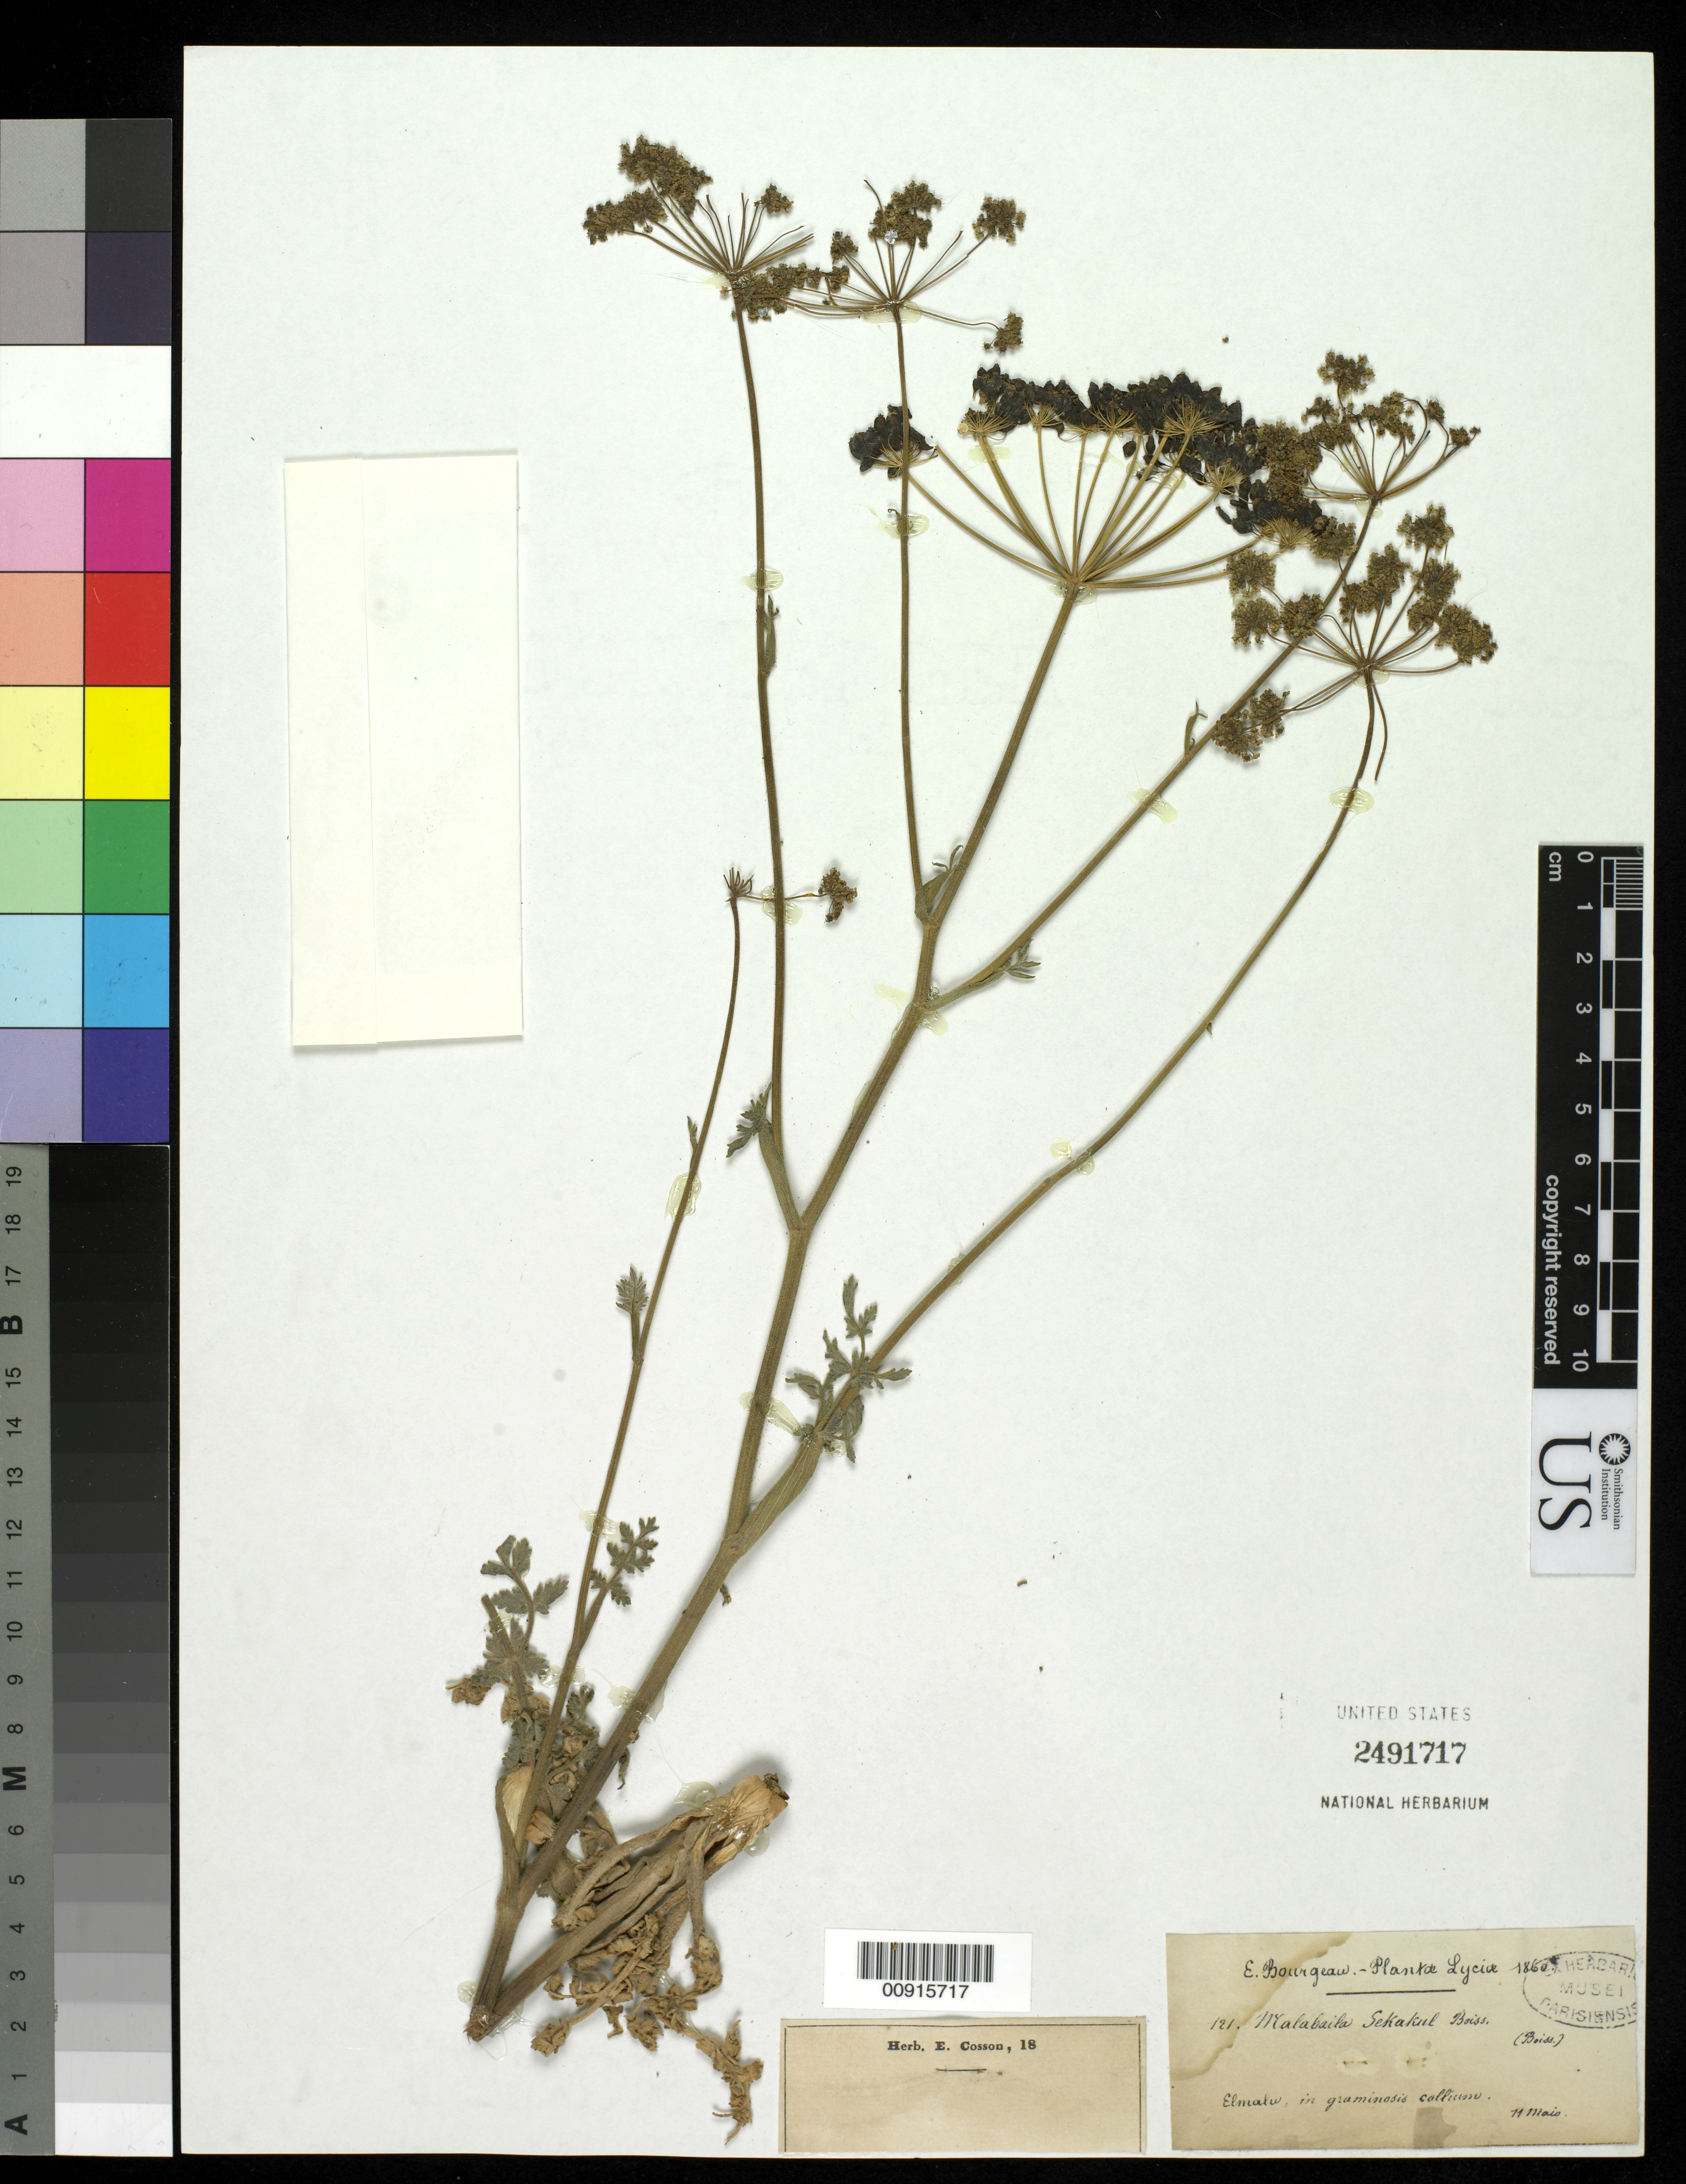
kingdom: Plantae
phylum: Tracheophyta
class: Magnoliopsida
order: Apiales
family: Apiaceae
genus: Malabaila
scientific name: Malabaila sekakul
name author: Boiss.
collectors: E. Bourgeau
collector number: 121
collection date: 1860-05-11 or 1860-11-05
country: Turkey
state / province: Lycia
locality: Elmalu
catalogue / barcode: US 2491717